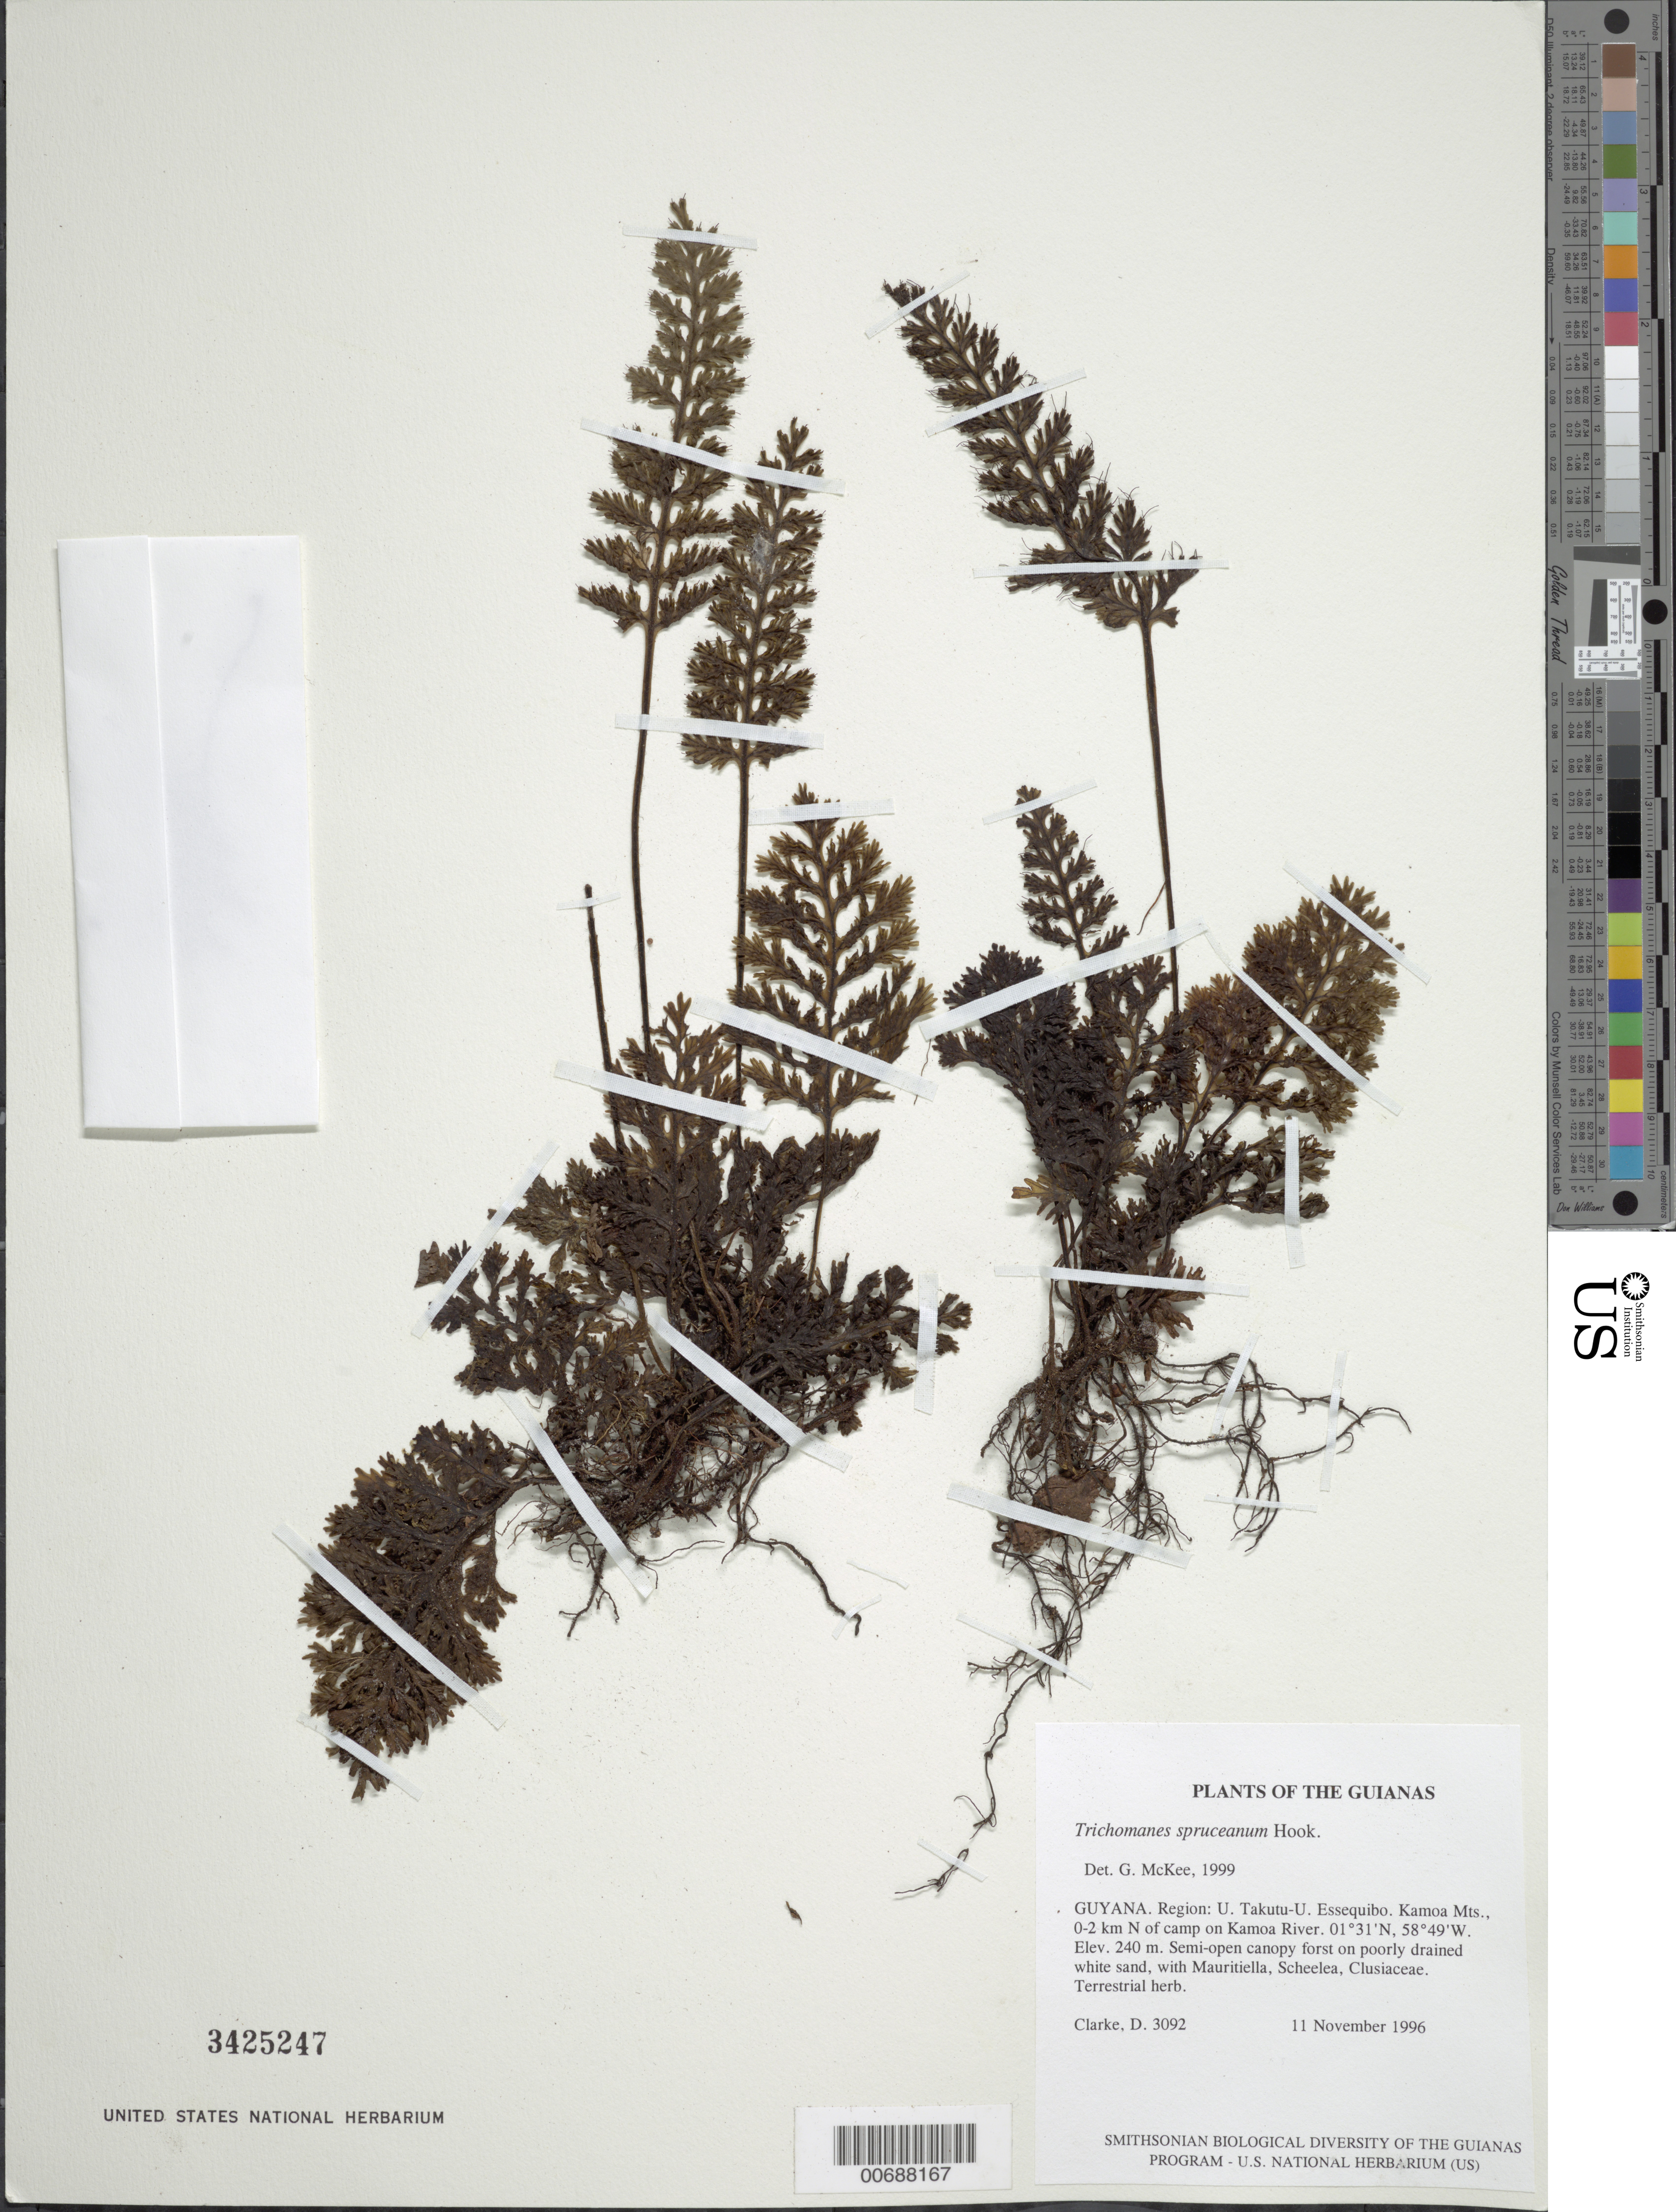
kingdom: Plantae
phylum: Tracheophyta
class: Polypodiopsida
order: Hymenophyllales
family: Hymenophyllaceae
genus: Trichomanes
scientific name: Trichomanes spruceanum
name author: Hook.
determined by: McKee, G. S., (US), NMNH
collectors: H. D. Clarke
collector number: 3092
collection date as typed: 11 November 1996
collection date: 1996-11-11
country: Guyana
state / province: U. Takutu-U. Essequibo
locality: Kamoa Mts., 0-2 km N of camp on Kamoa River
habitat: Semi-open canopy forest on poorly drained white sand, with Mauritiella, Scheelea, Clusiaceae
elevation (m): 240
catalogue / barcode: US 3425247